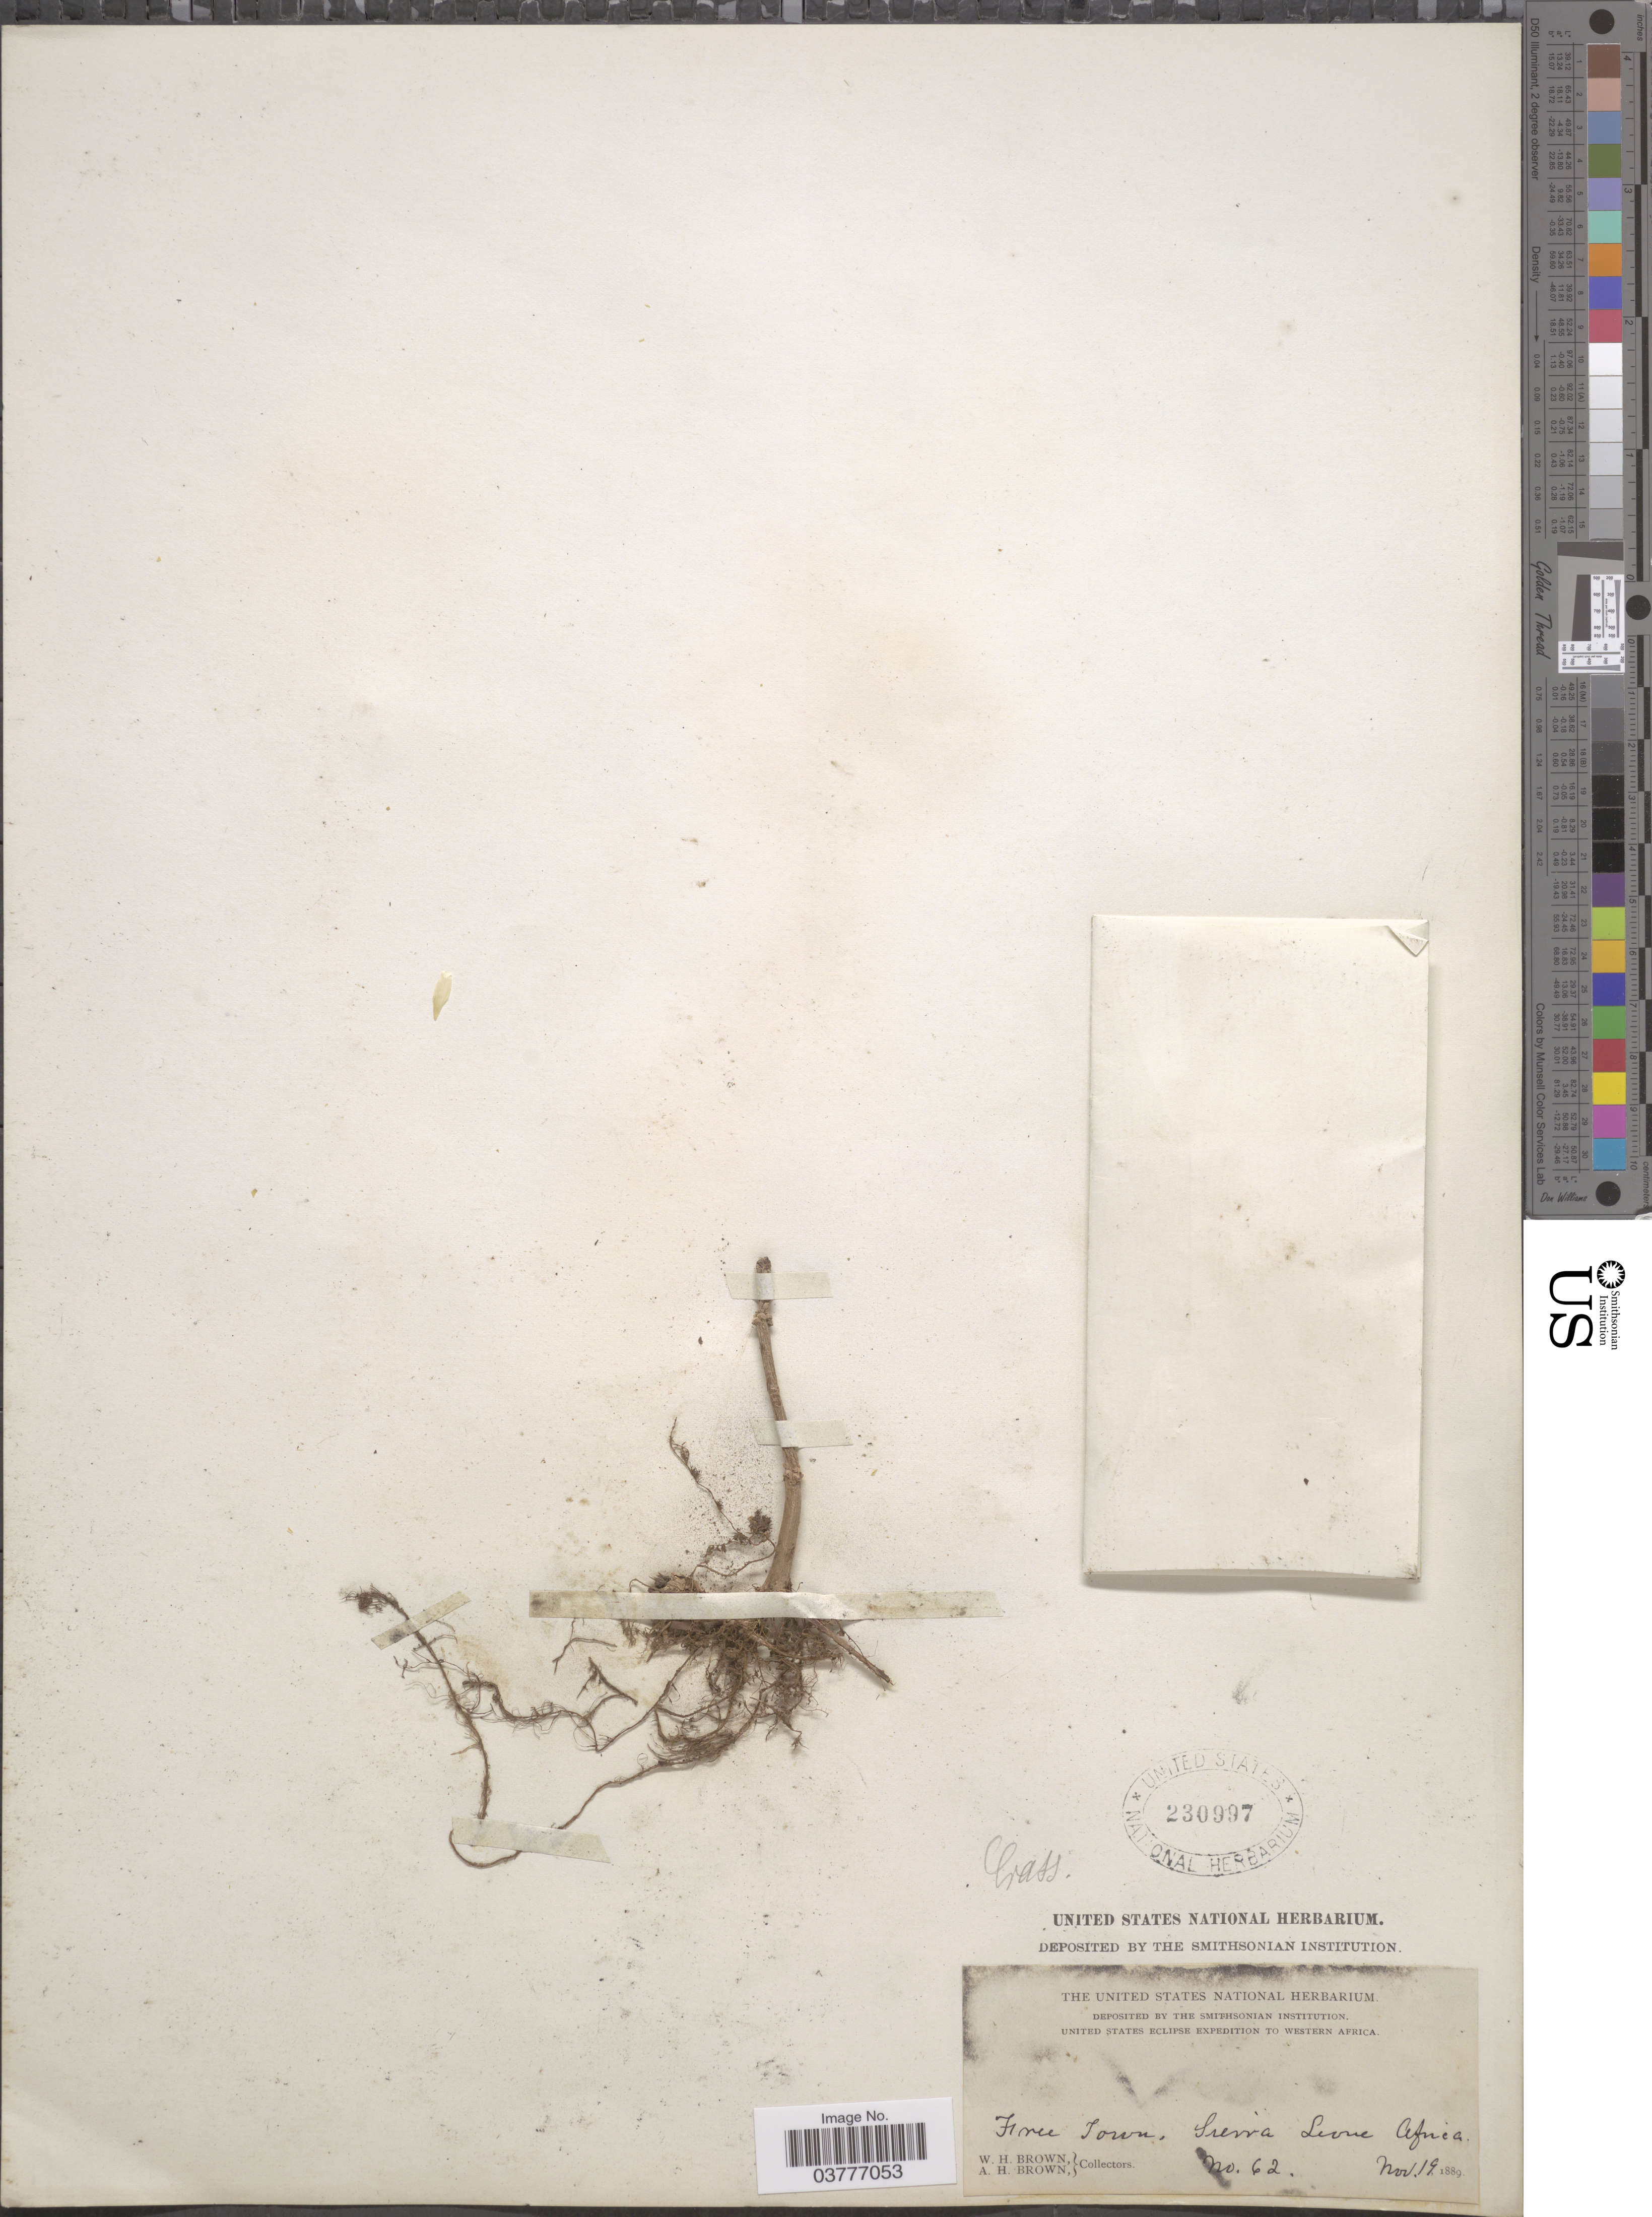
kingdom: Plantae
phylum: Tracheophyta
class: Magnoliopsida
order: Saxifragales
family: Crassulaceae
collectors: W. H. Brown & A. H. Brown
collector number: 62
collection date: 1889-11-19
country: Sierra Leone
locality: Western Africa. Free Town, Sierra Leone Africa.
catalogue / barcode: US 230997